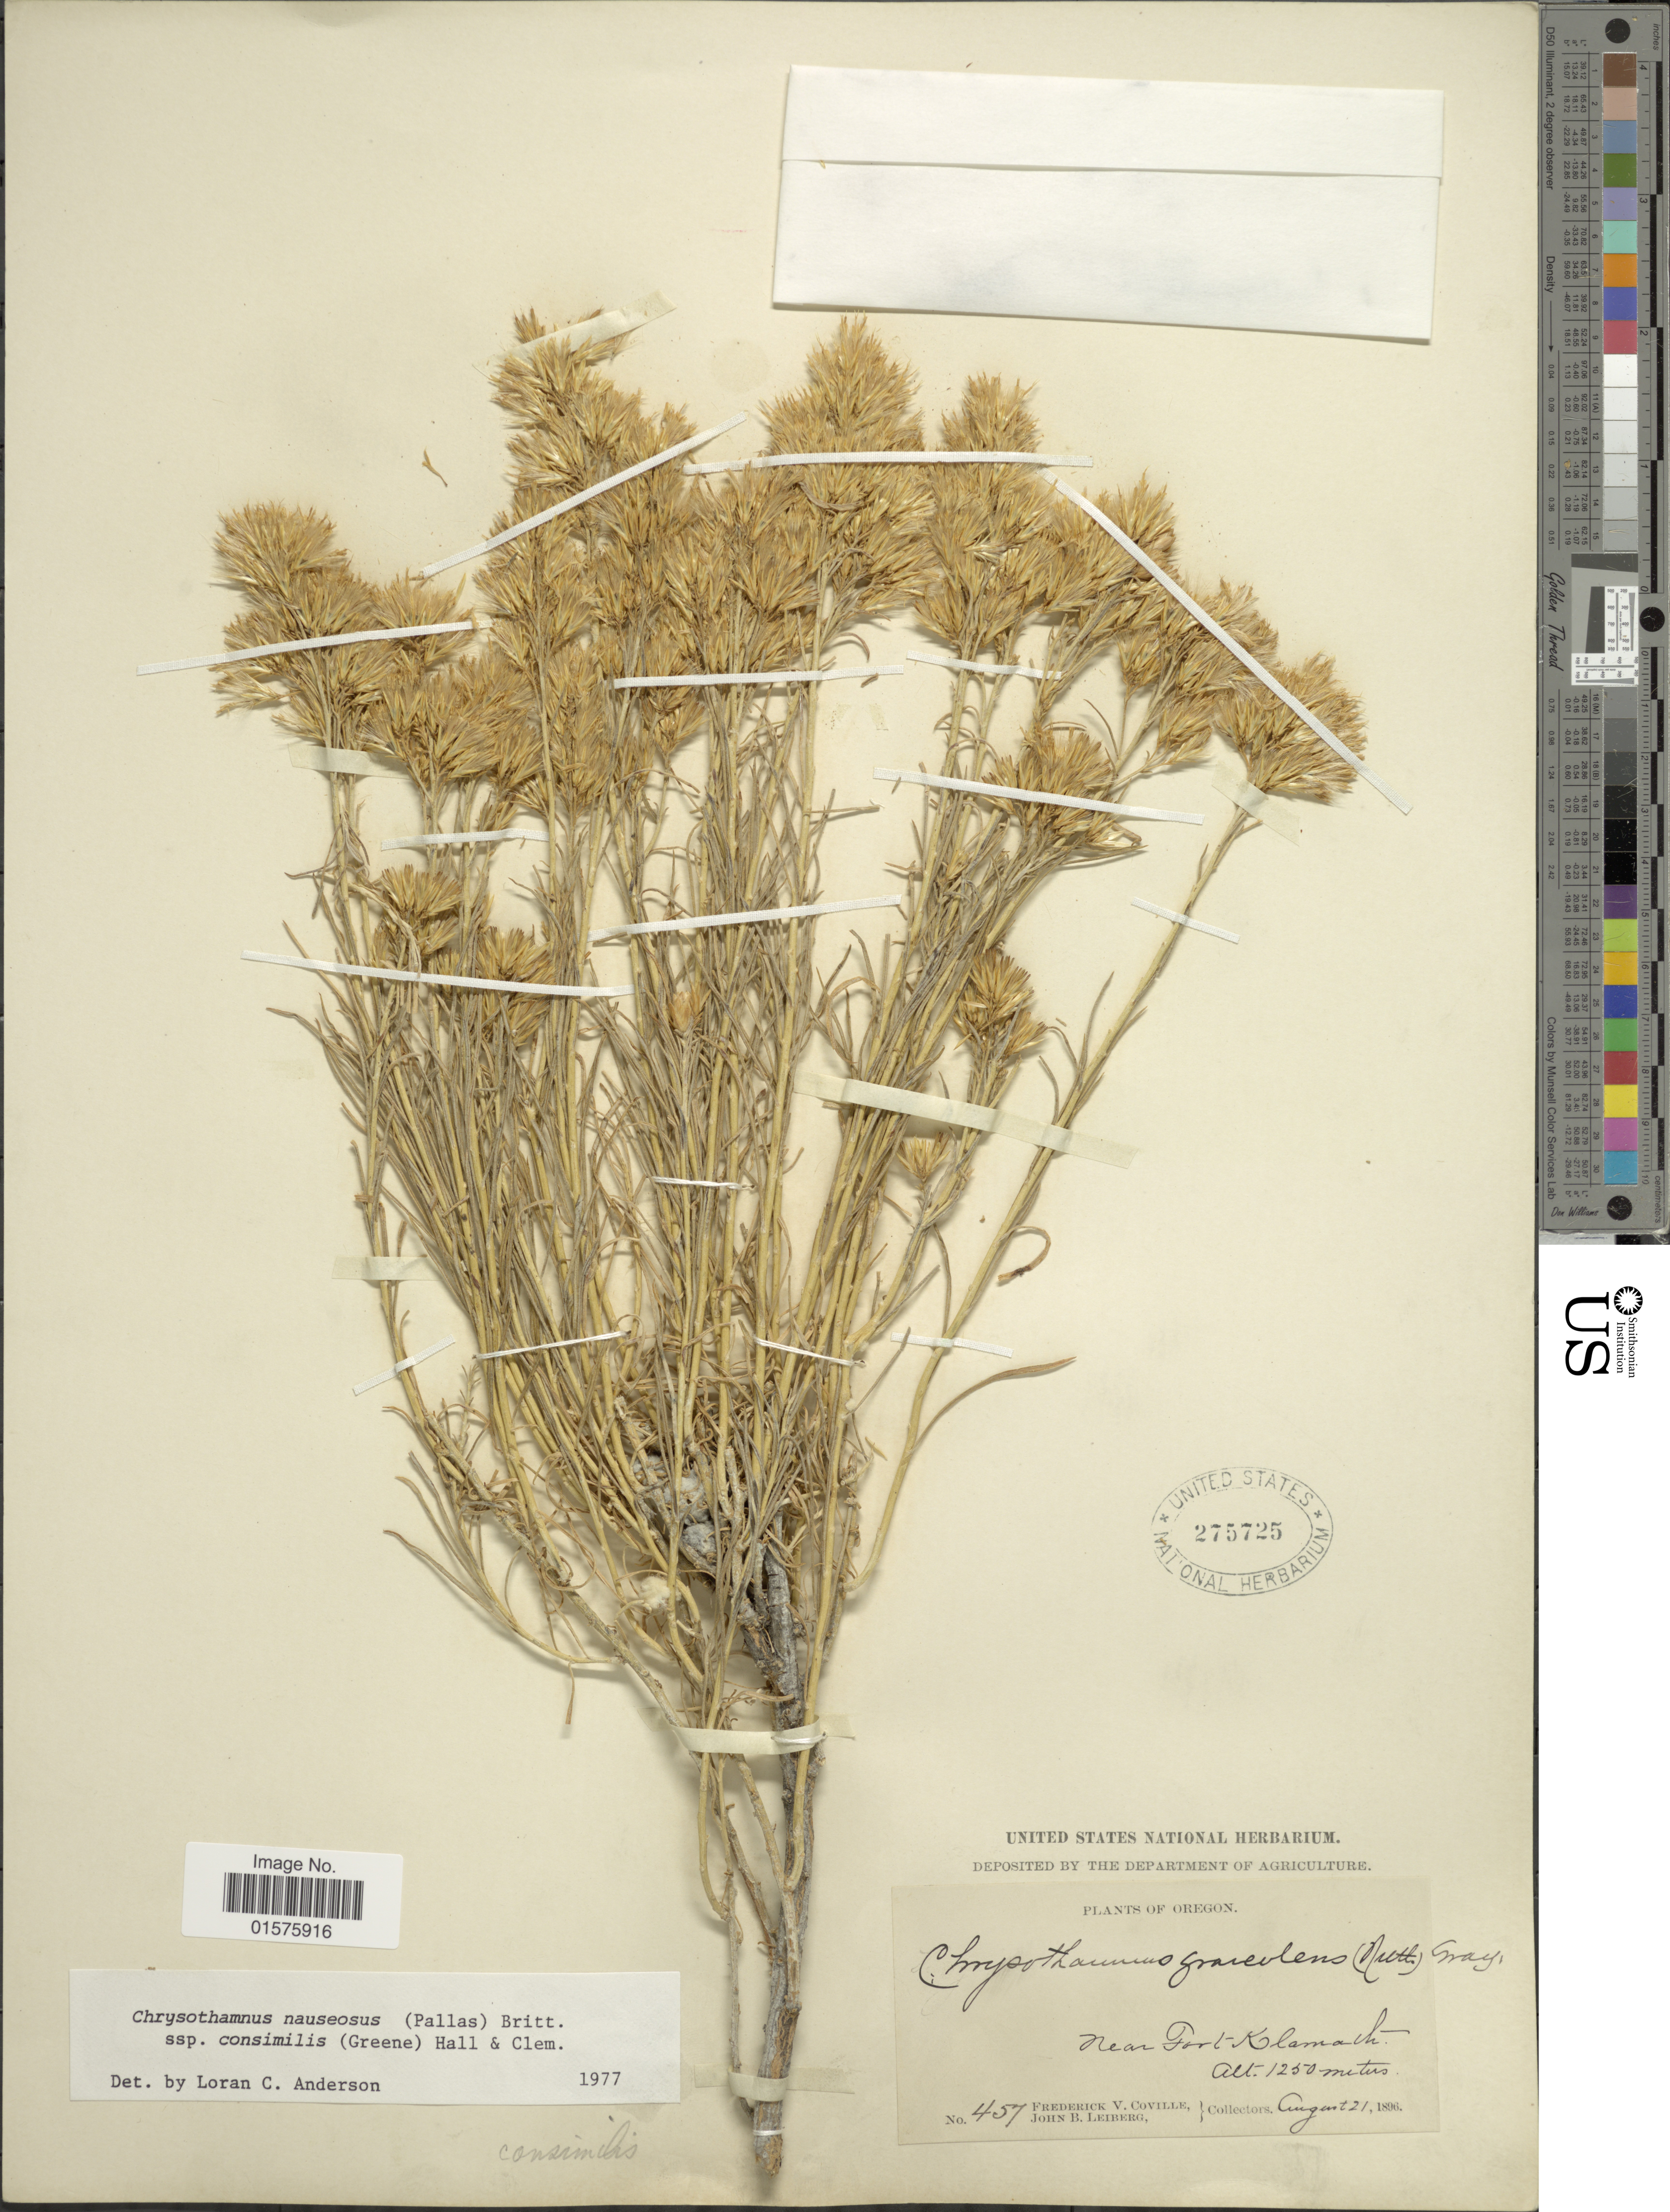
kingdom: Plantae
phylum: Tracheophyta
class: Magnoliopsida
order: Asterales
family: Asteraceae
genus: Ericameria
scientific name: Ericameria nauseosa var. oreophila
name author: (A. Nelson) G.L. Nesom & G.I. Baird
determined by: Urbatsch, Lowell E., Curator (LSU), Louisiana State University (UNITED STATES)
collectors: F. V. Coville & J. B. Leiberg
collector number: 457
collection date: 1896-08-21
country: United States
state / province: Oregon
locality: Near Fort Klamath.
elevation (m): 1250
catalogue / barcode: US 275725